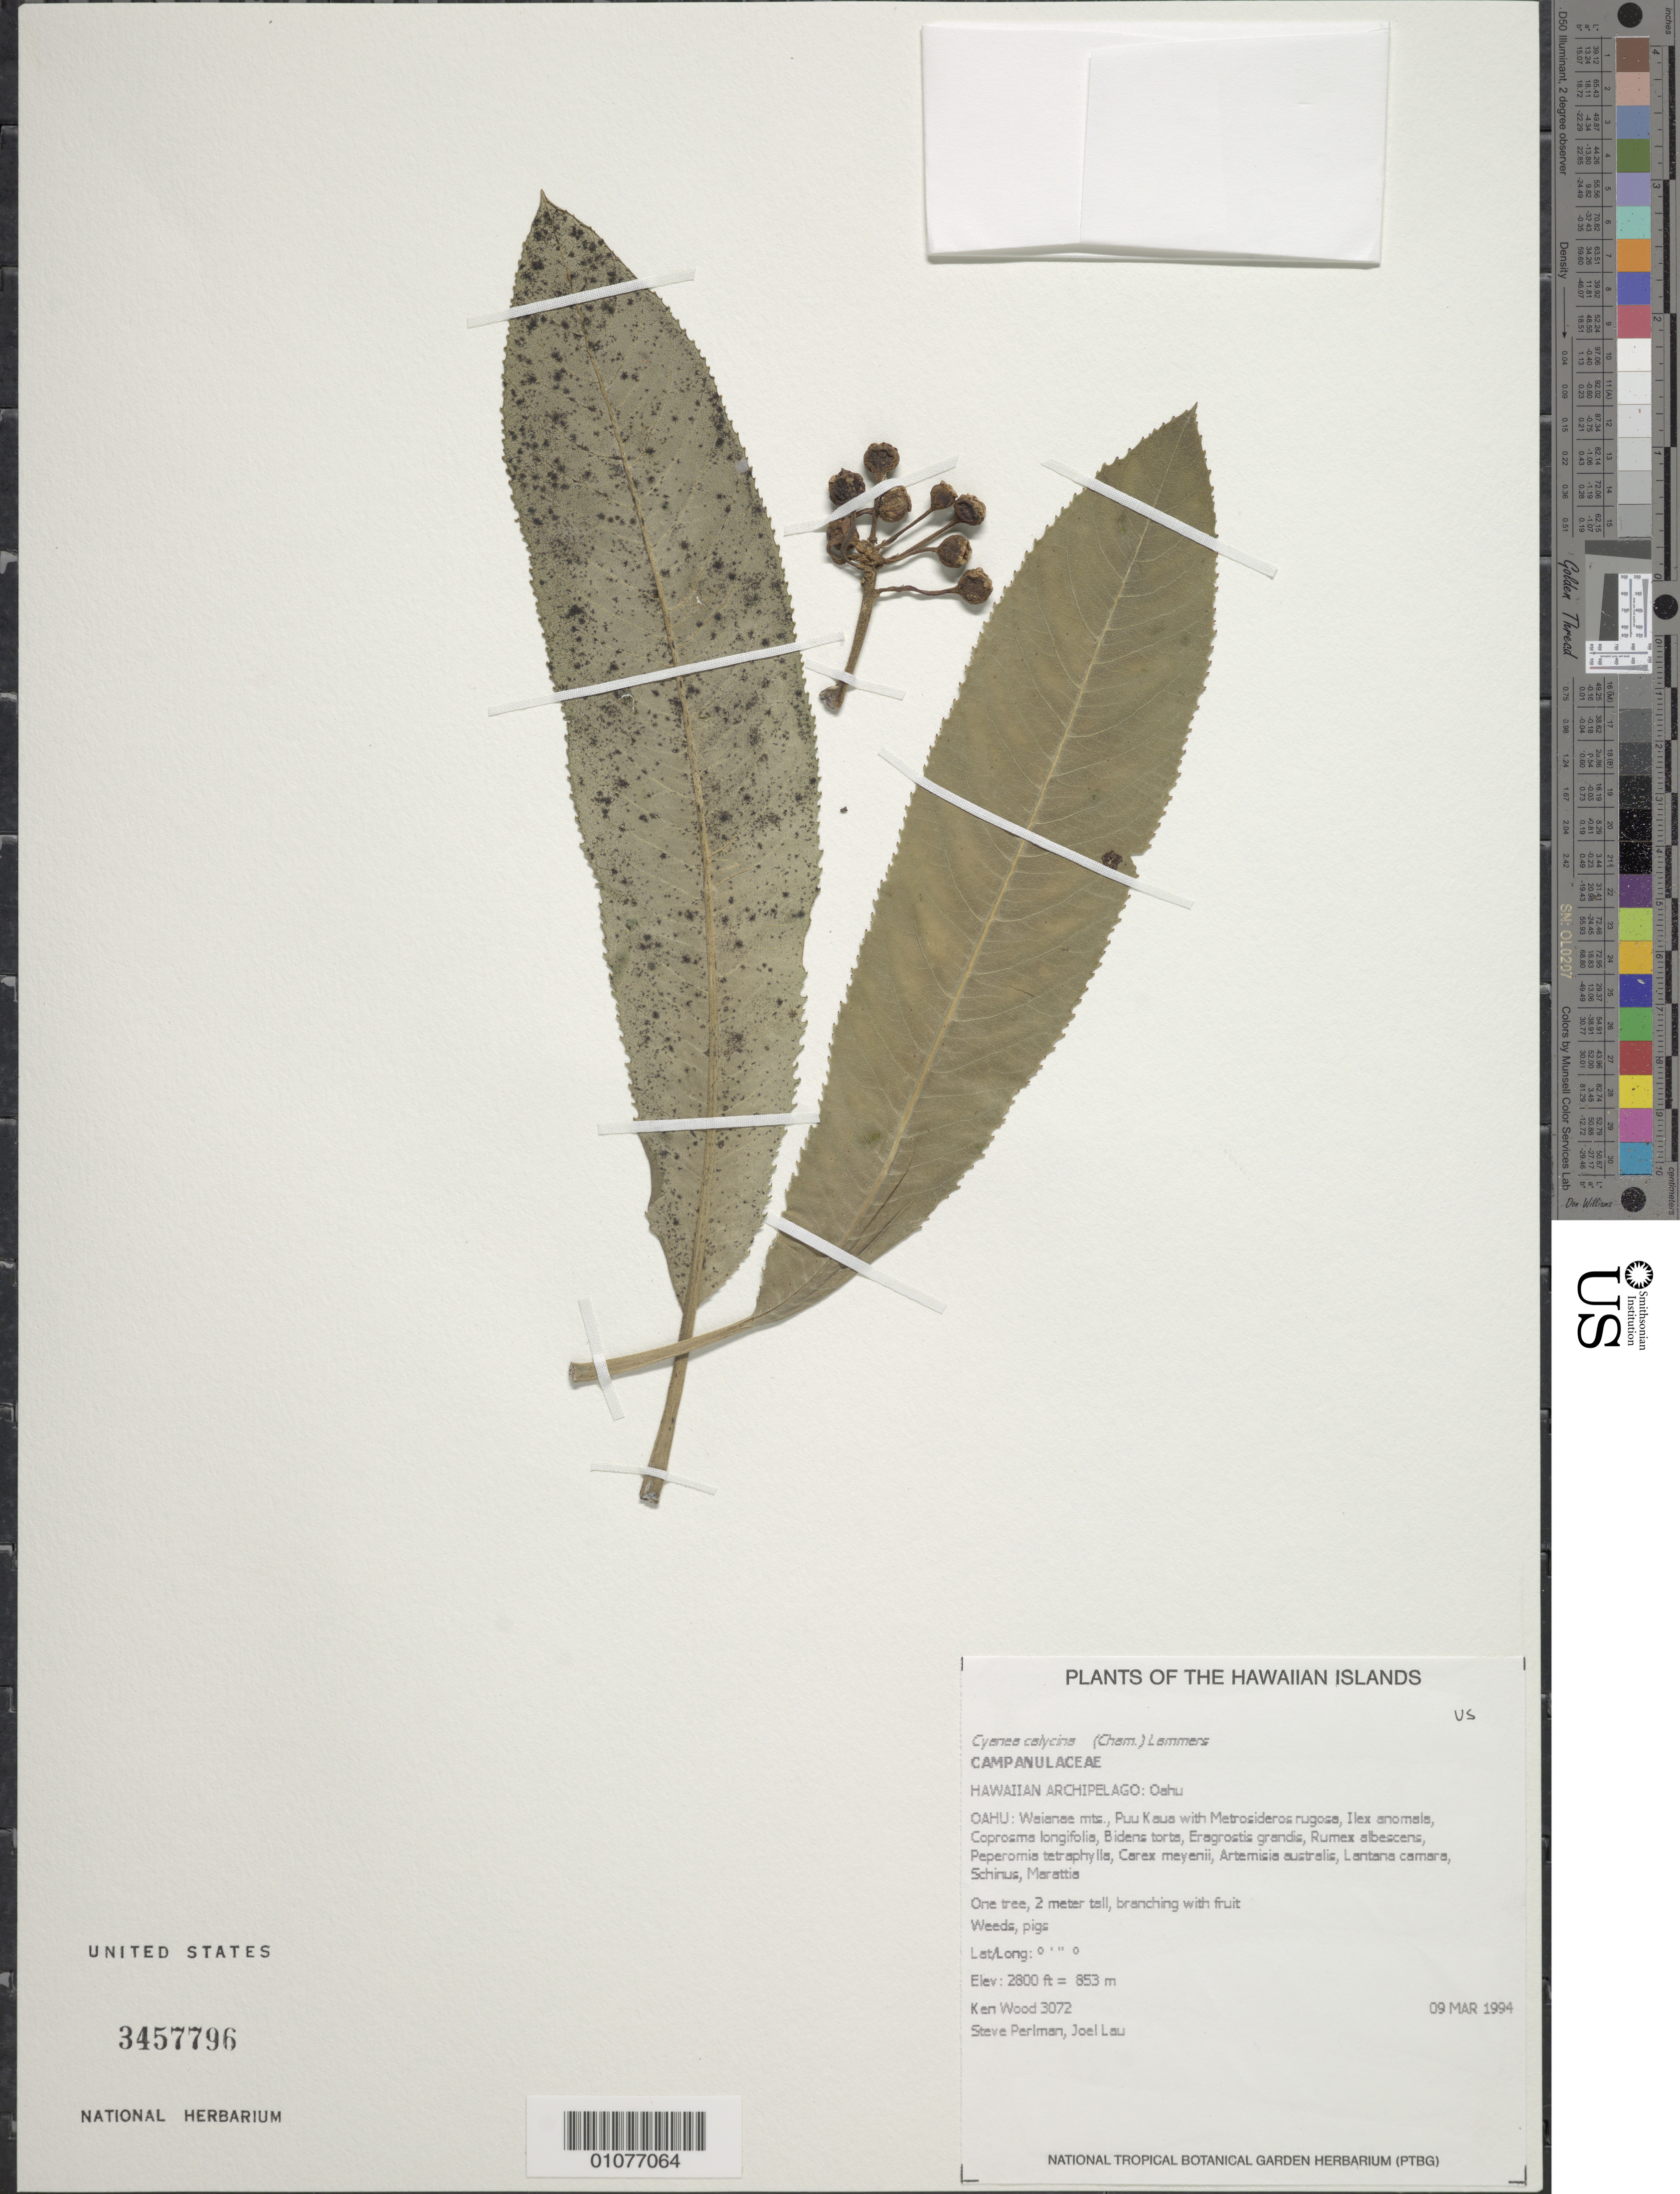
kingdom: Plantae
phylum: Tracheophyta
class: Magnoliopsida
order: Asterales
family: Campanulaceae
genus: Cyanea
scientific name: Cyanea calycina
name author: (Cham.) Lammers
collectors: K. R. Wood, S. P. Perlman & J. Lau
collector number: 3072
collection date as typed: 9 Mar 1994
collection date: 1994-03-09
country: United States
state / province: Hawaii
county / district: Honolulu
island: Oahu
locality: Waianae mountains, Puu Kaua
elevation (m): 853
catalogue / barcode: US 3457796